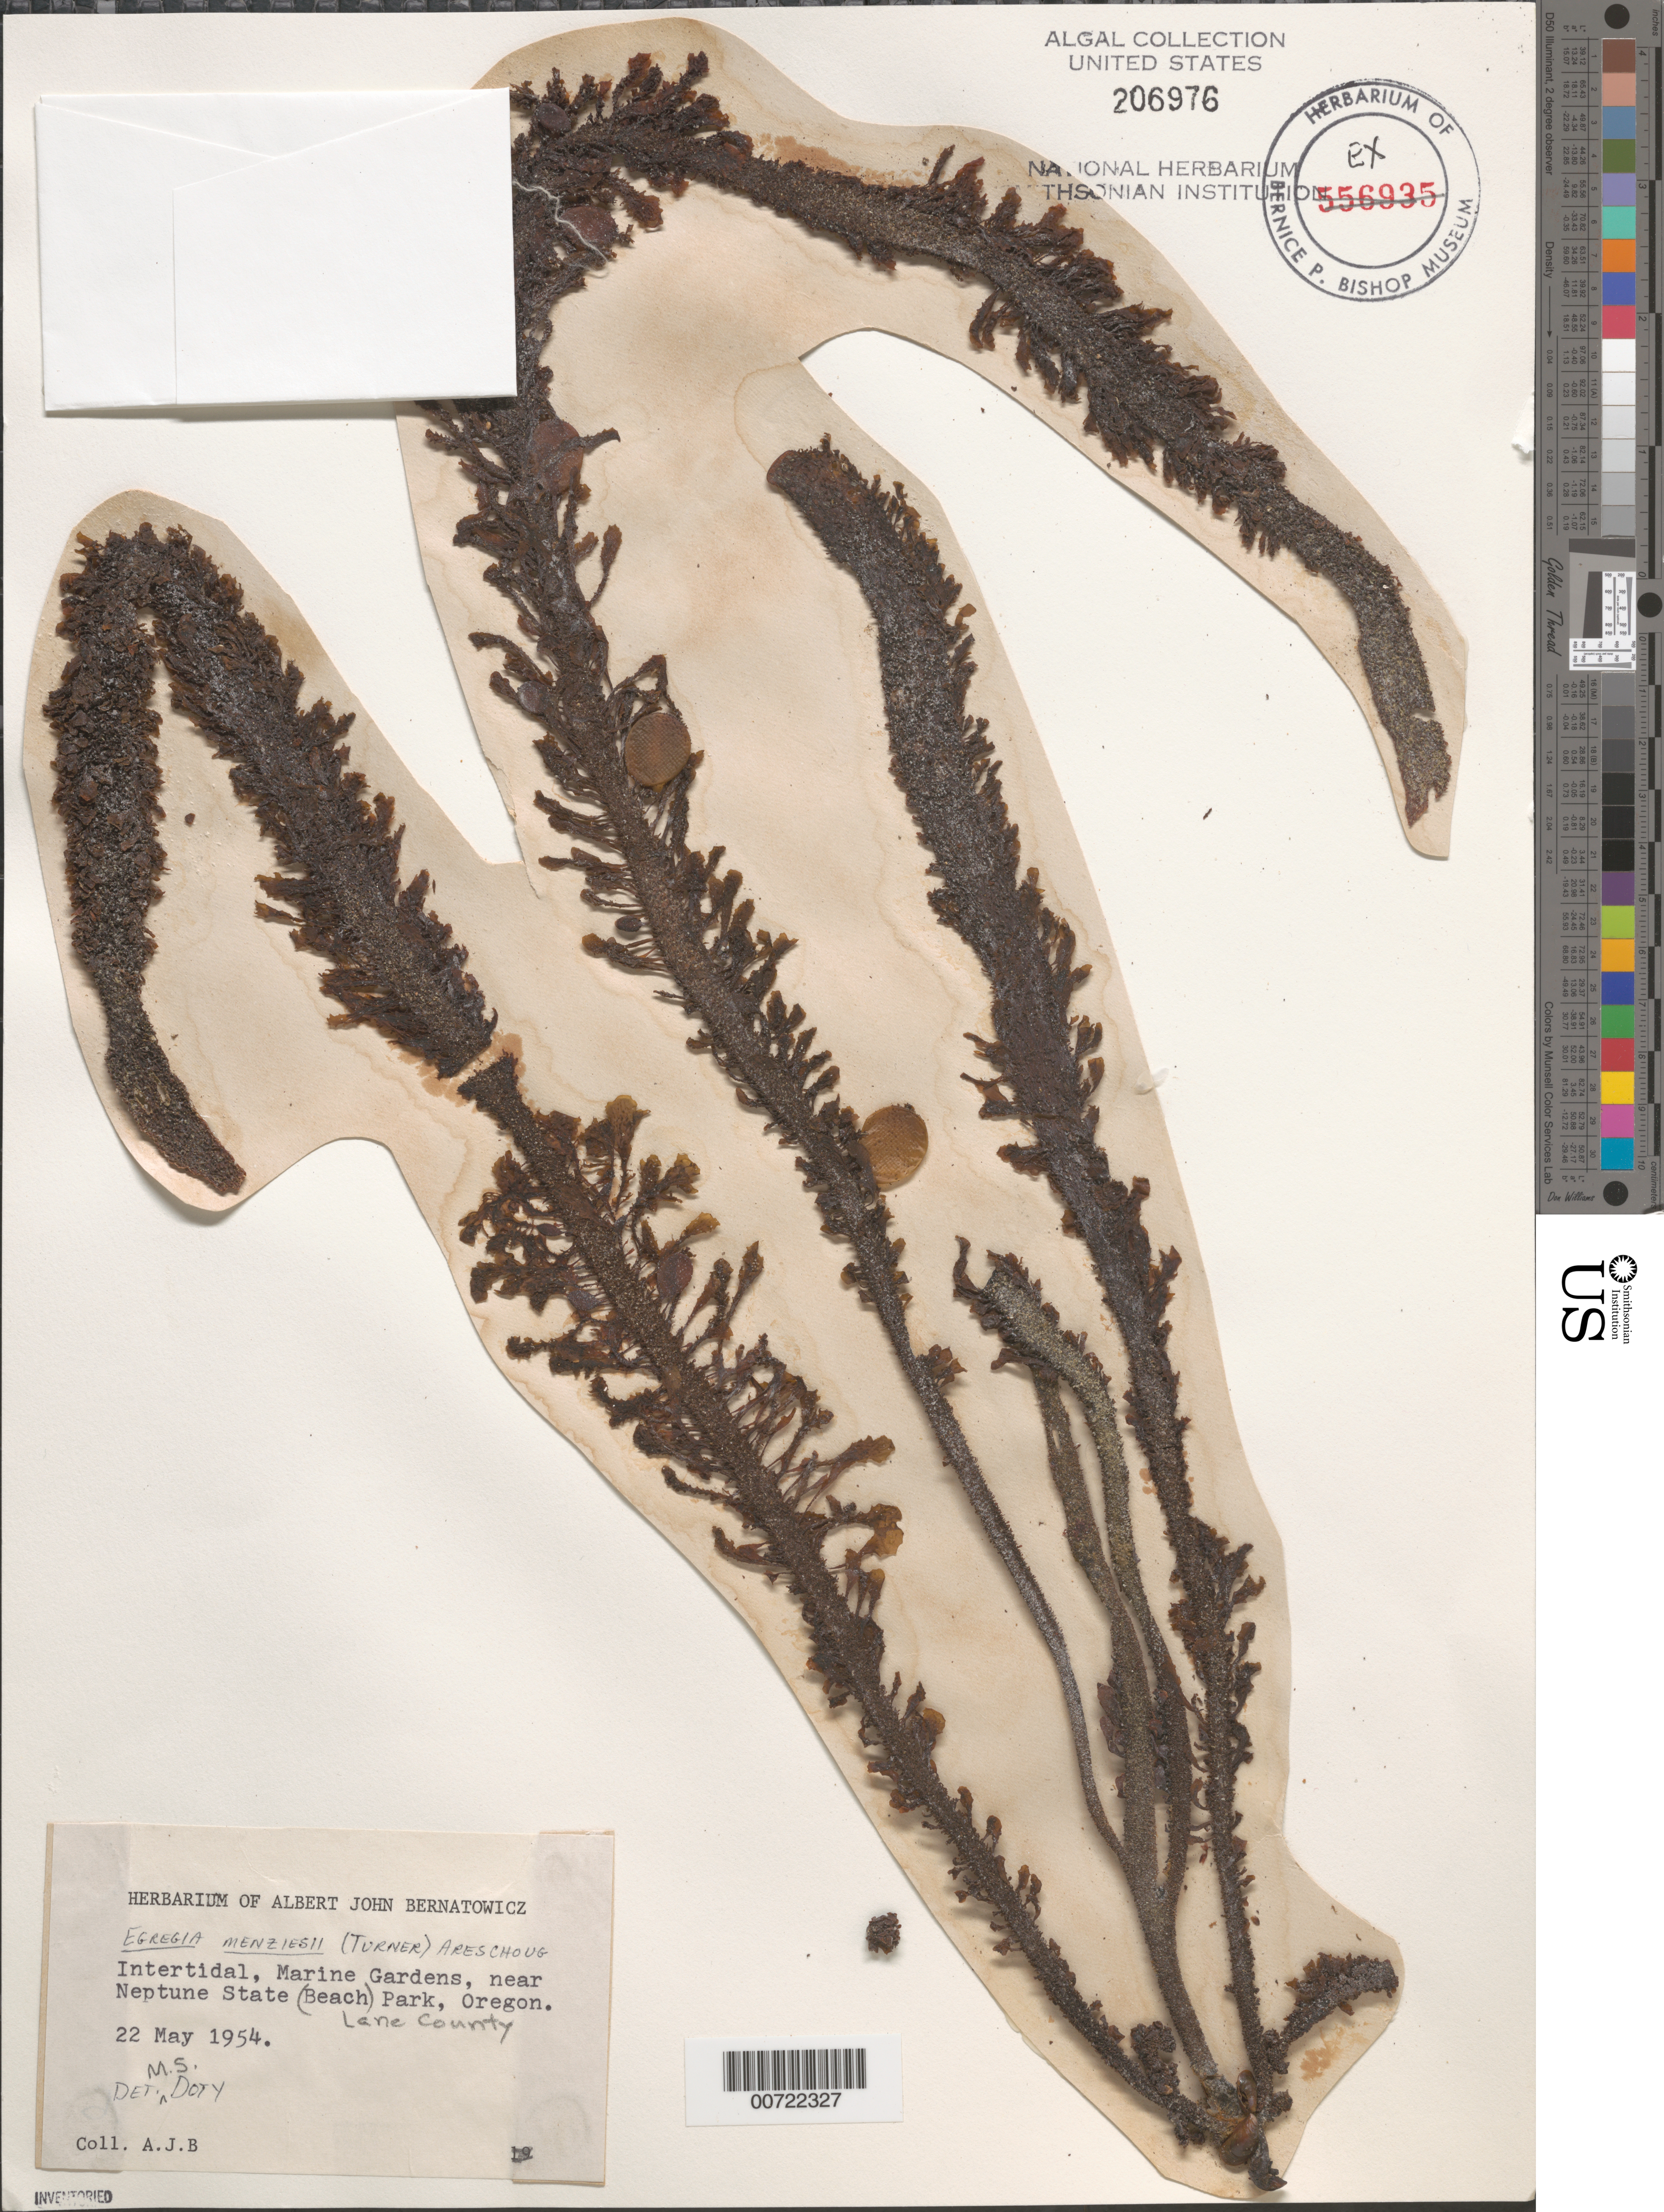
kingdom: Chromista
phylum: Ochrophyta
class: Phaeophyceae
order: Laminariales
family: Lessoniaceae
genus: Egregia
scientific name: Egregia menziesii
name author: (Turner) Aresch.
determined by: Doty, M. S.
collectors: A. Bernatowicz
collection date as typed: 22 May 1954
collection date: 1954-05-22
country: United States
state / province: Oregon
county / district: Lane County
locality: Marine Gardens near Neptune State Park (Neptune State Beach Park)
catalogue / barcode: US 206976